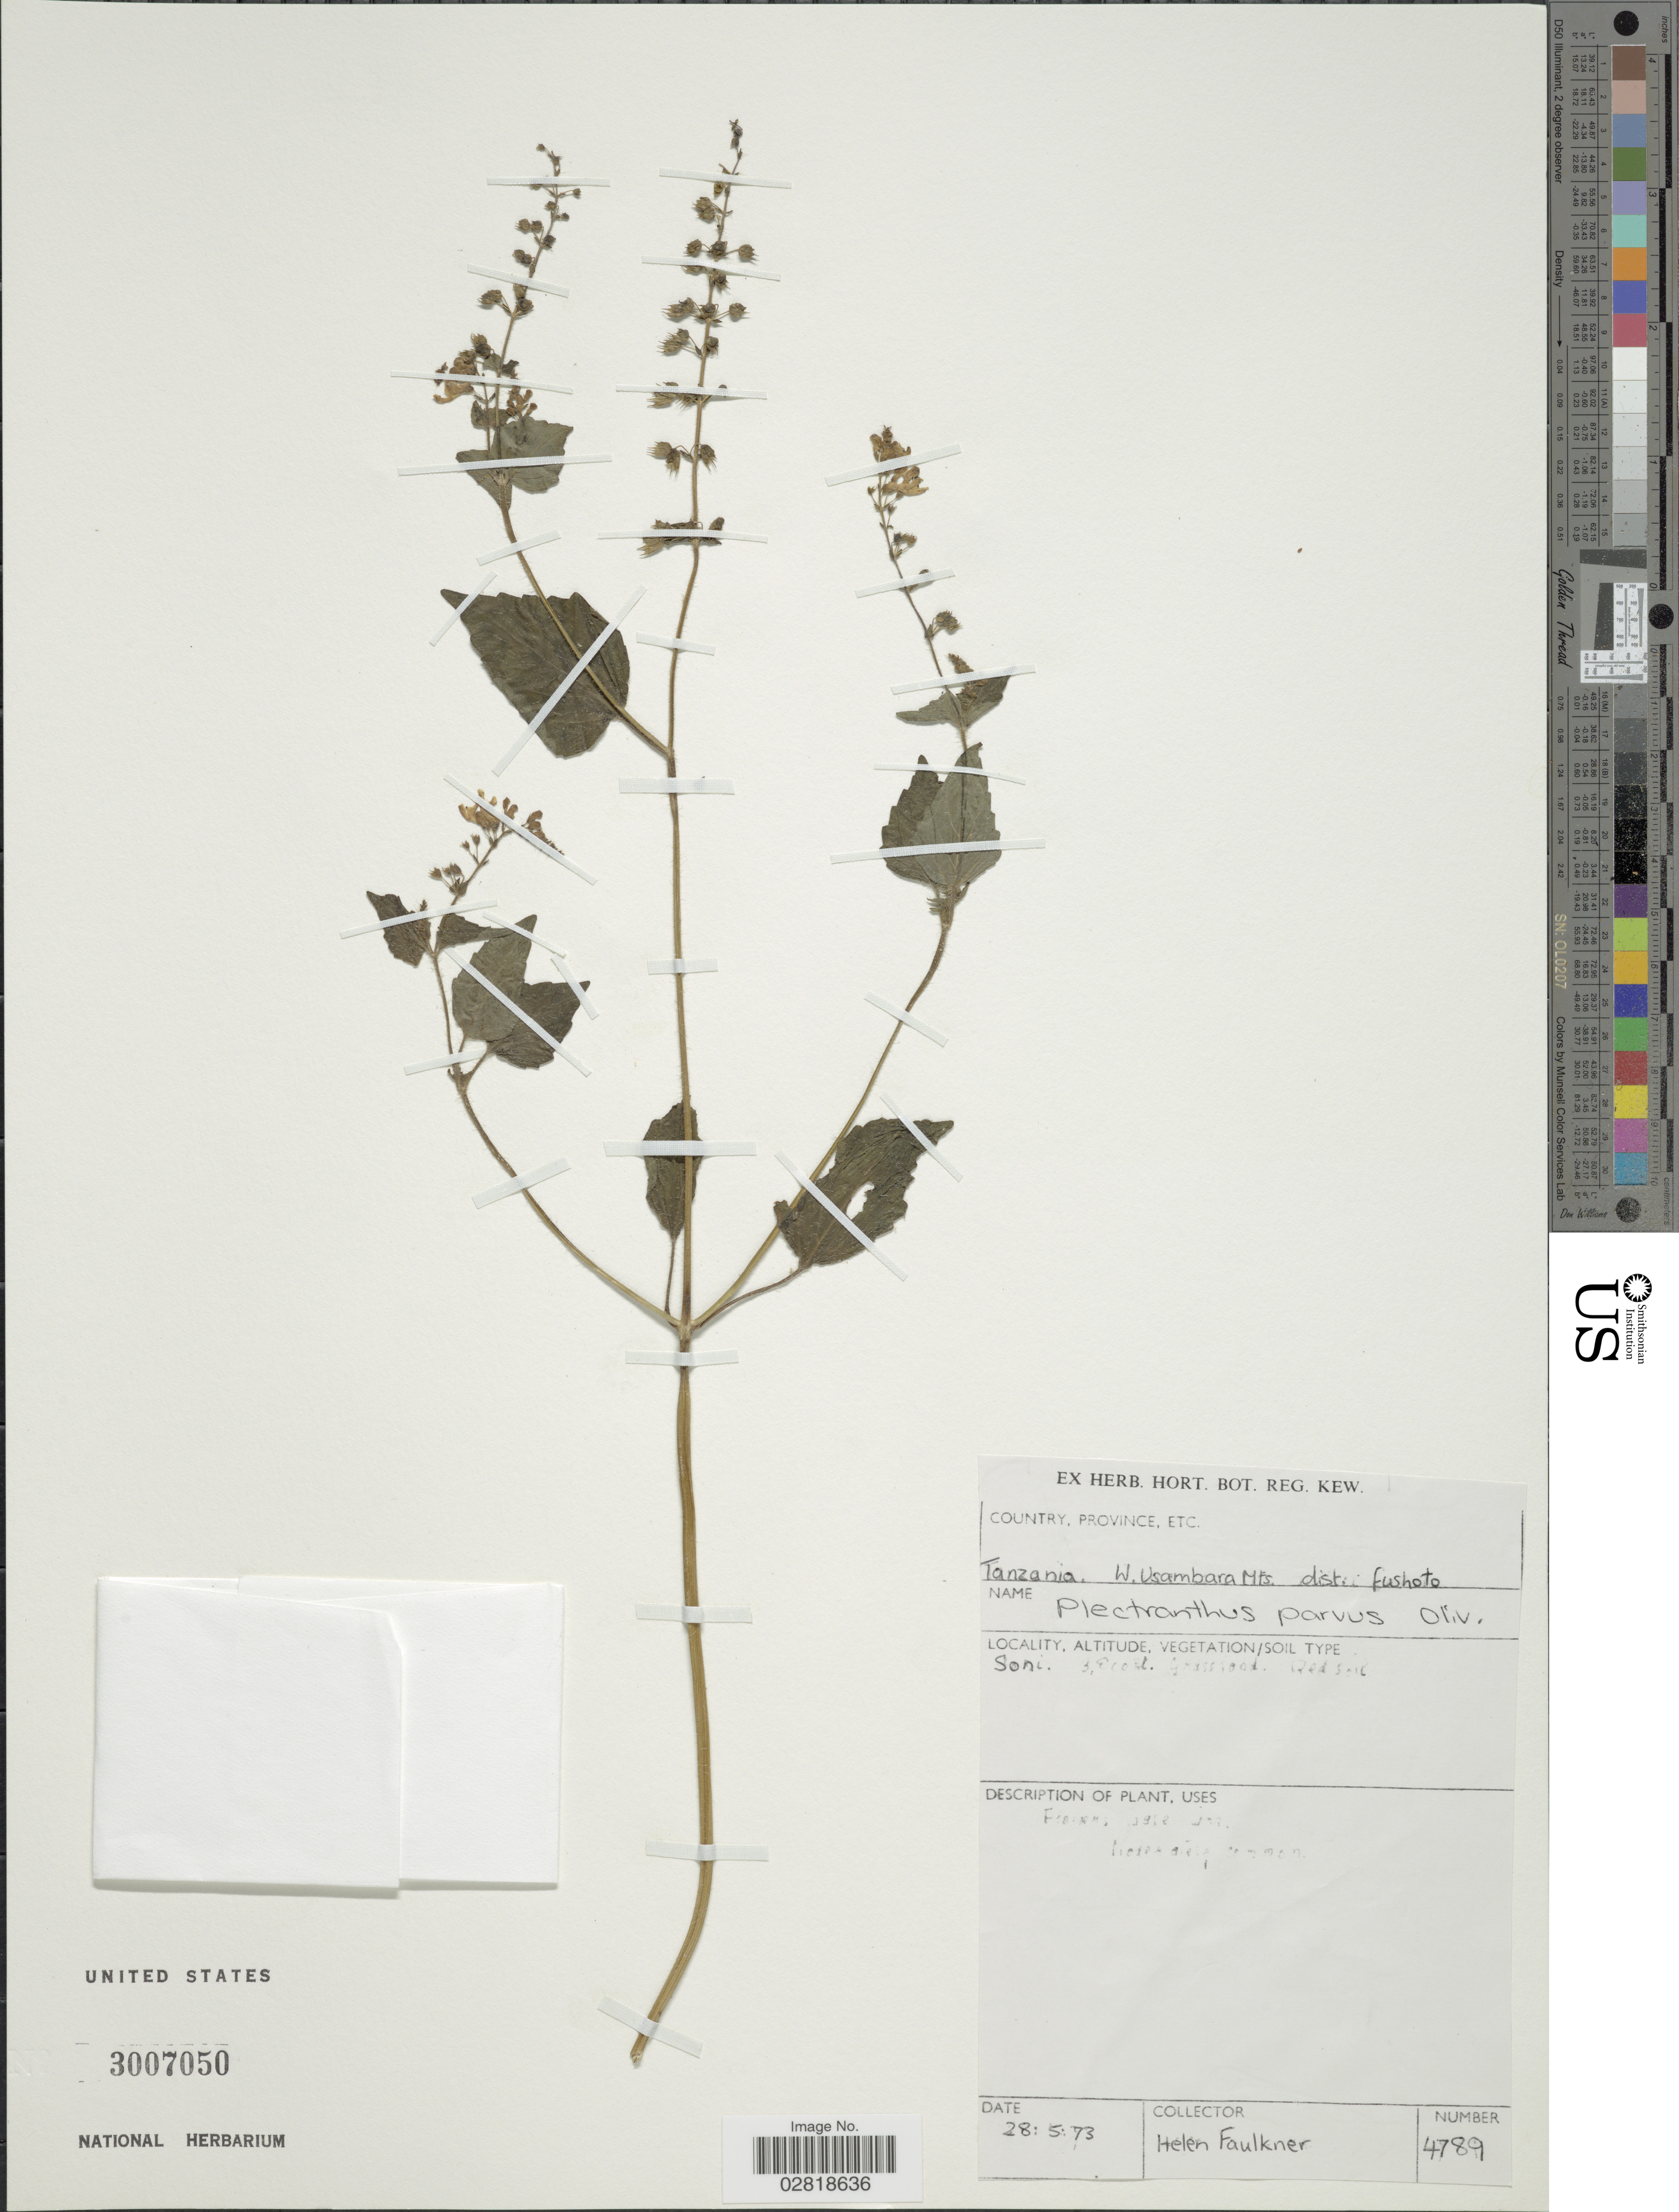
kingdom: Plantae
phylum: Tracheophyta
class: Magnoliopsida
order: Lamiales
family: Lamiaceae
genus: Plectranthus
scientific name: Plectranthus parvus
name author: Oliv.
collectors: H. Faulkner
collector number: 4789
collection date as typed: Transcribed d/m/y: 28/5/73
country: Tanzania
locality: W. Usambara Mts. distr. Fushoto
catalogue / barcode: US 3007050